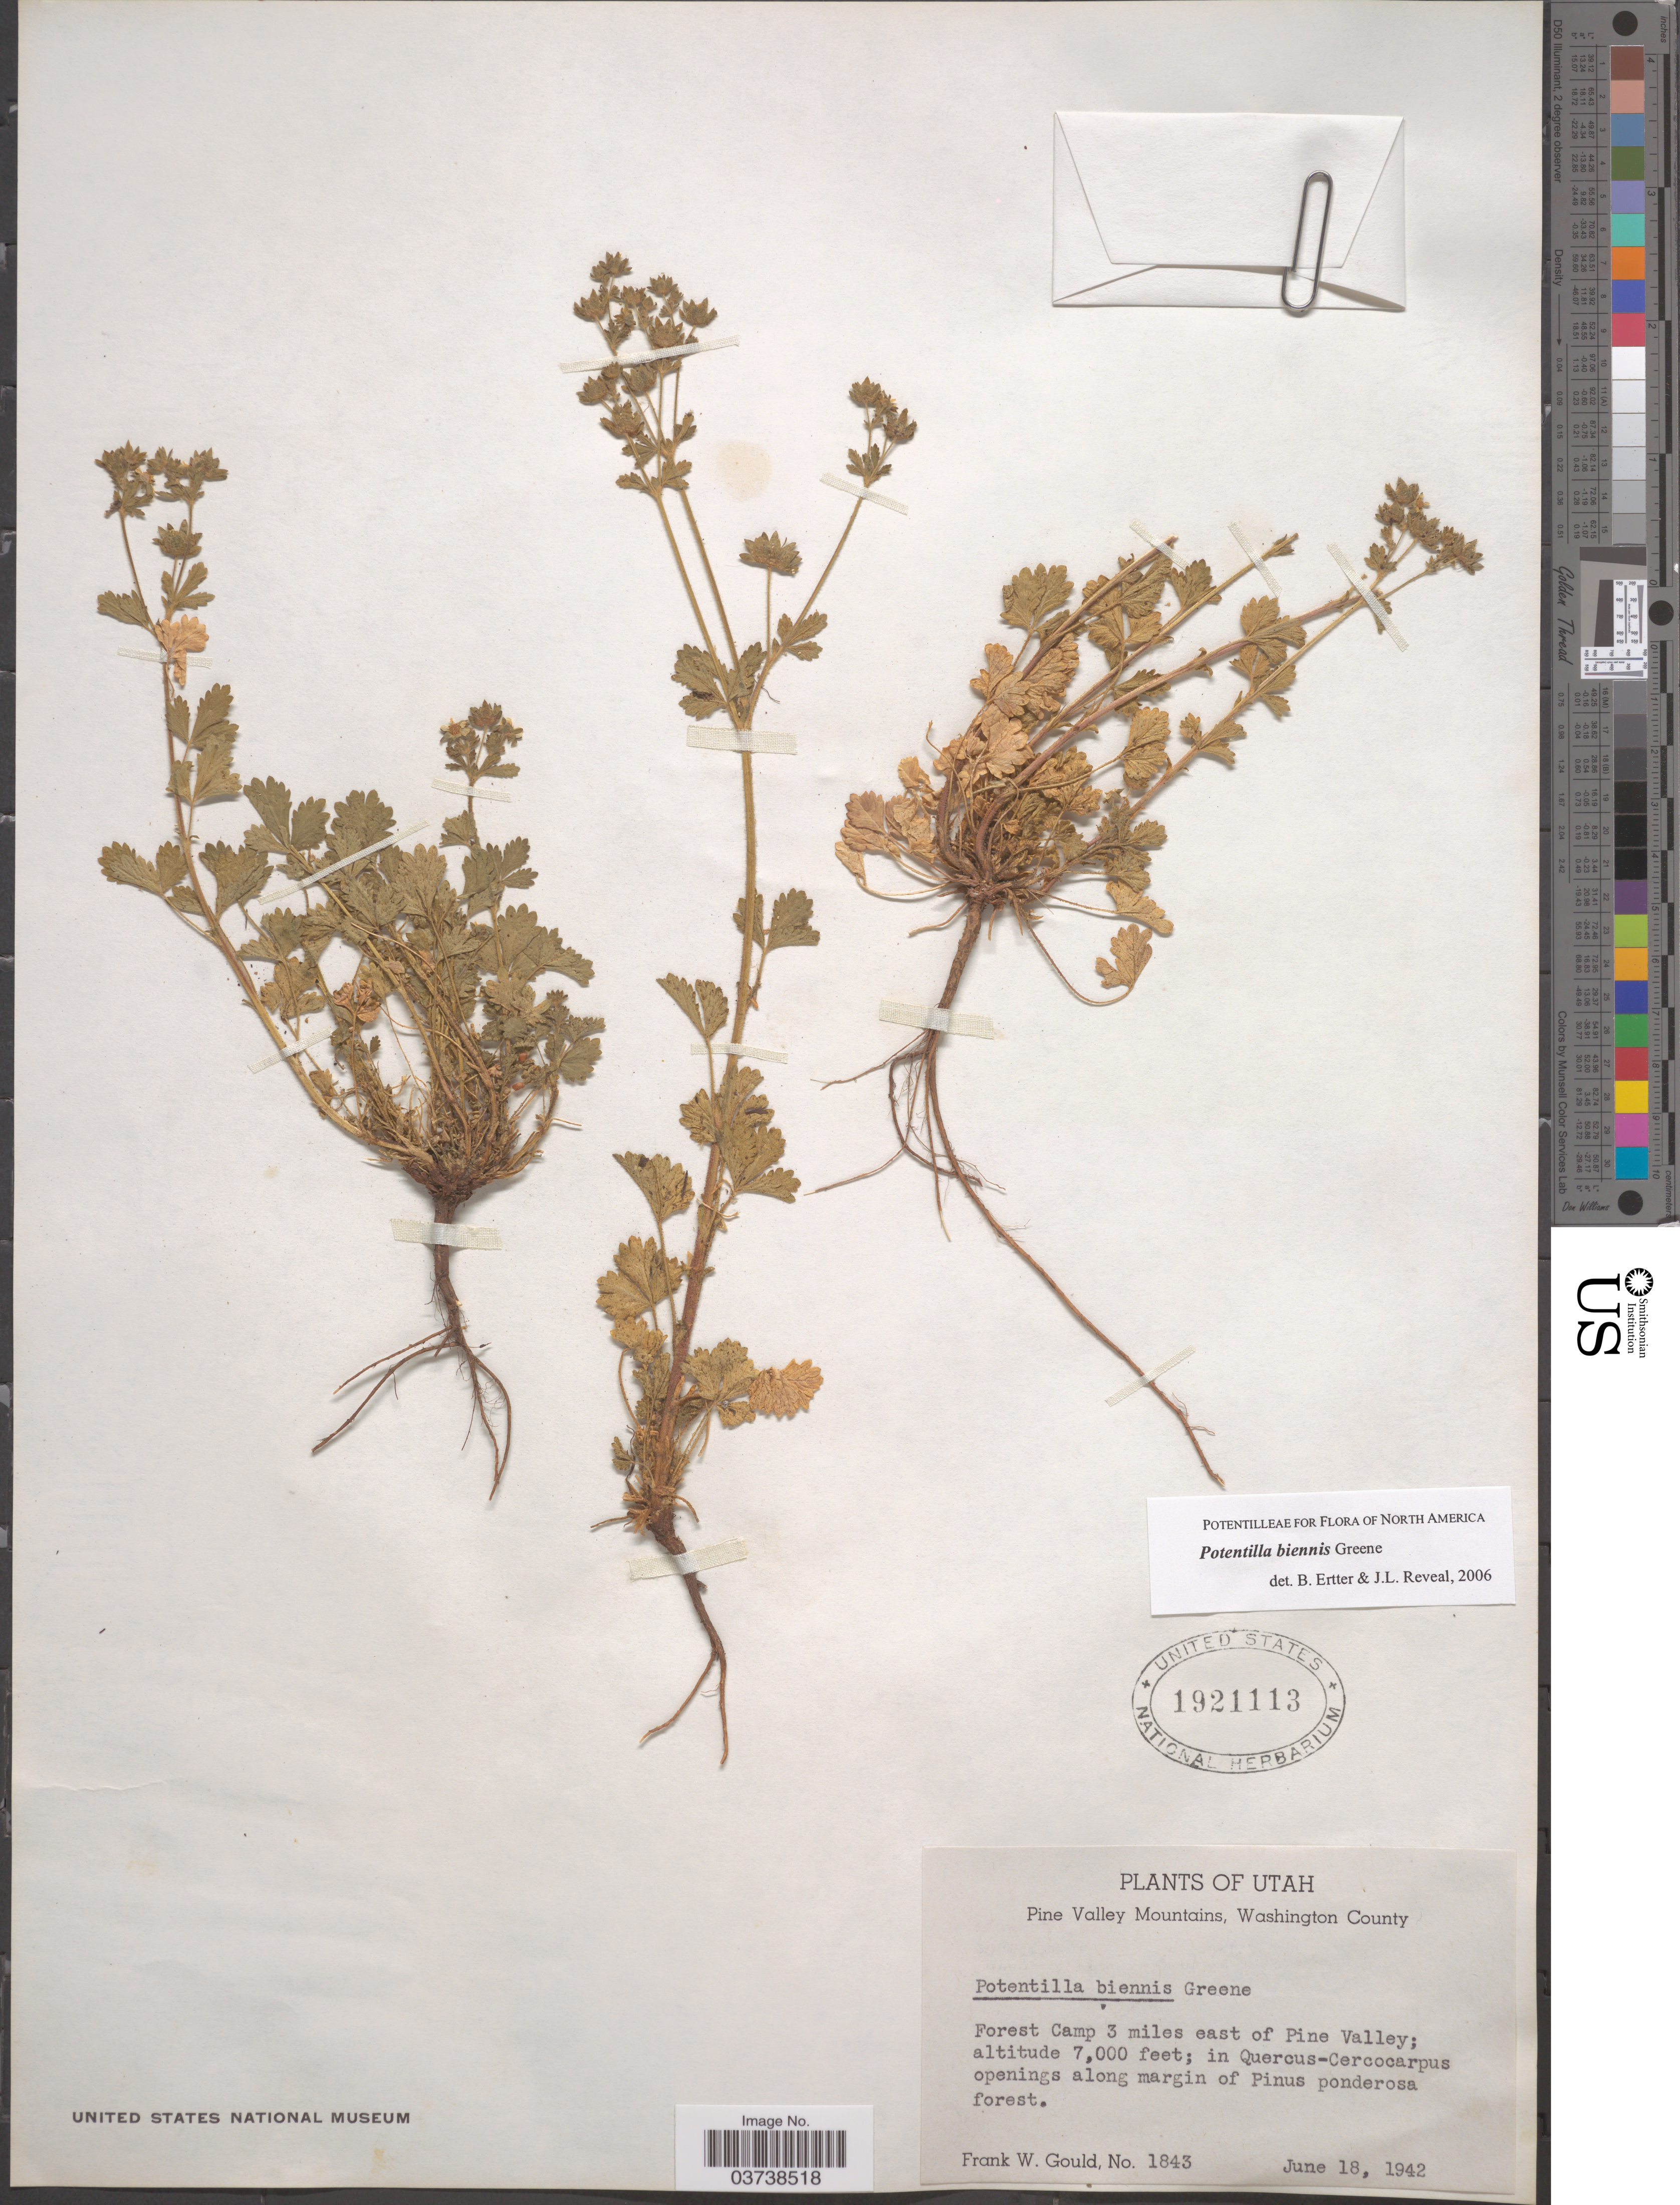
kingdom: Plantae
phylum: Tracheophyta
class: Magnoliopsida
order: Rosales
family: Rosaceae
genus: Potentilla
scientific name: Potentilla biennis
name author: Greene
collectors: F. W. Gould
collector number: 1843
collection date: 1942-06-18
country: United States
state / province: Utah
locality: Pine Valley Mountains, Washington County. Forest Camp 3 miles east of Pine Valley.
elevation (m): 2134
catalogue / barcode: US 1921113